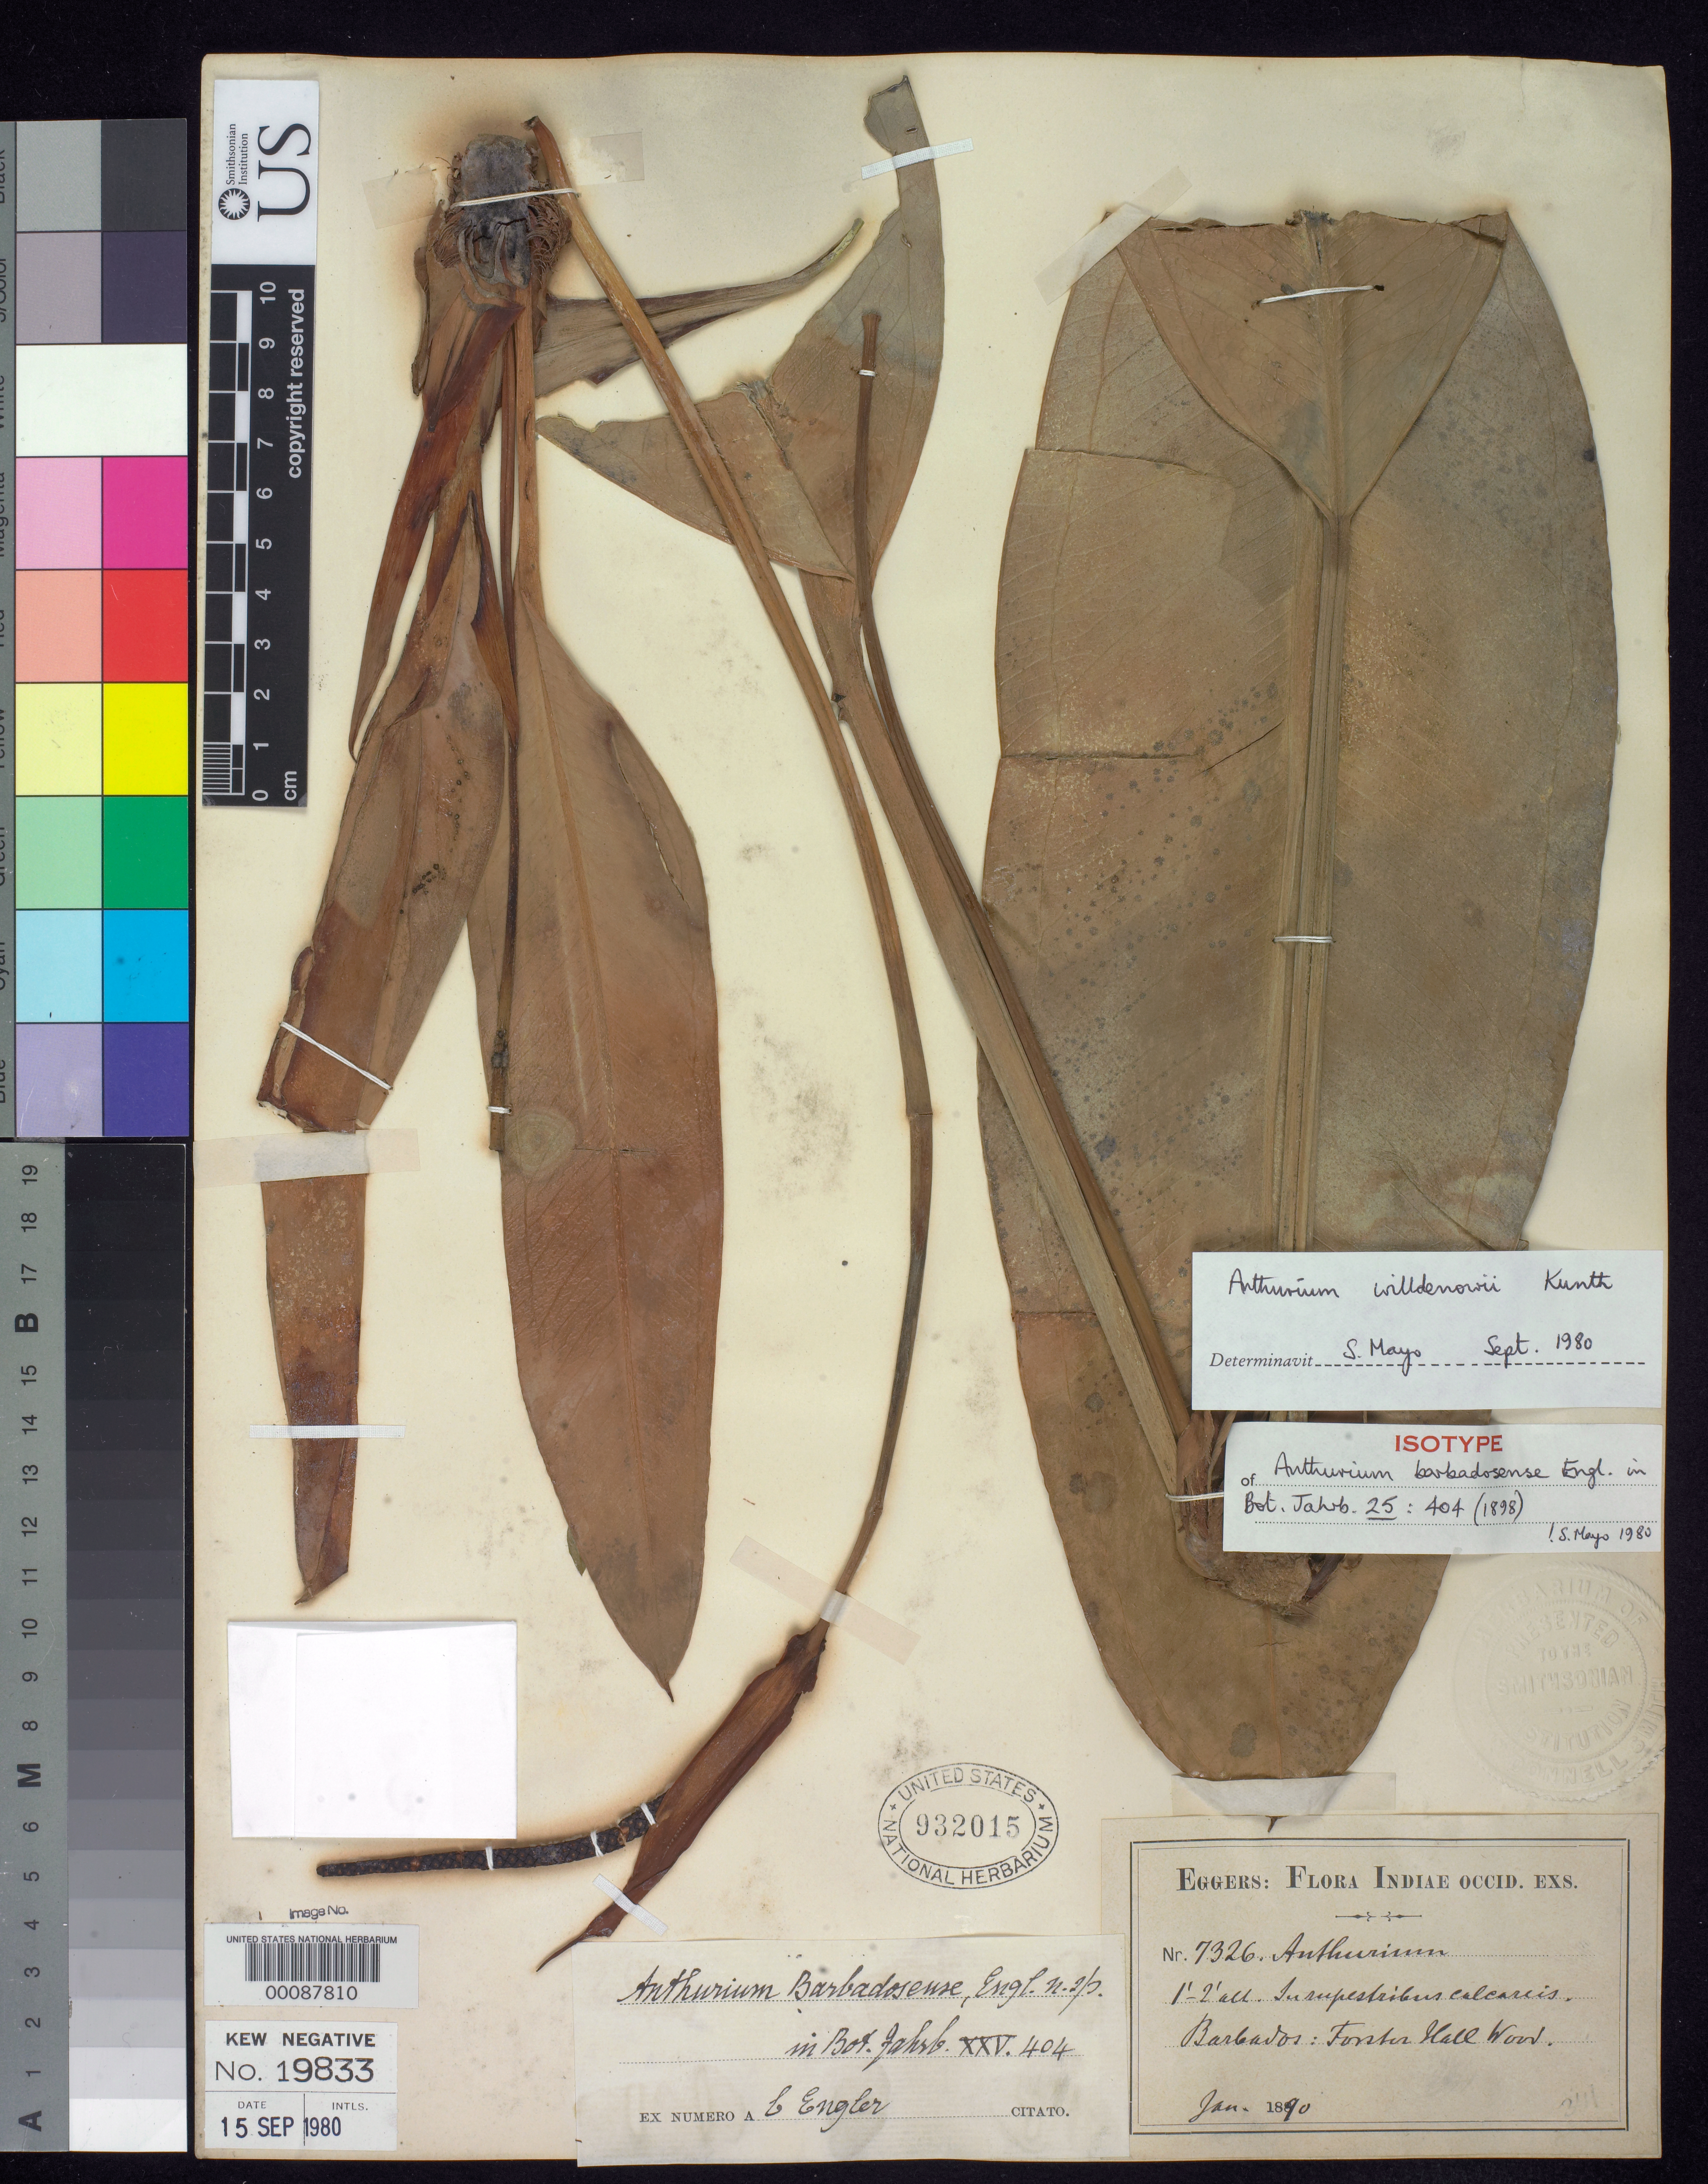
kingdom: Plantae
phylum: Tracheophyta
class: Liliopsida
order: Alismatales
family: Araceae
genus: Anthurium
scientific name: Anthurium barbadosense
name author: Engl.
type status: Isotype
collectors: H. F. A. von Eggers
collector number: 7326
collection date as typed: Jan 1890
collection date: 1890-01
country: Barbados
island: Windward Is.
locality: Horsehill.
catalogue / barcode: US 932015